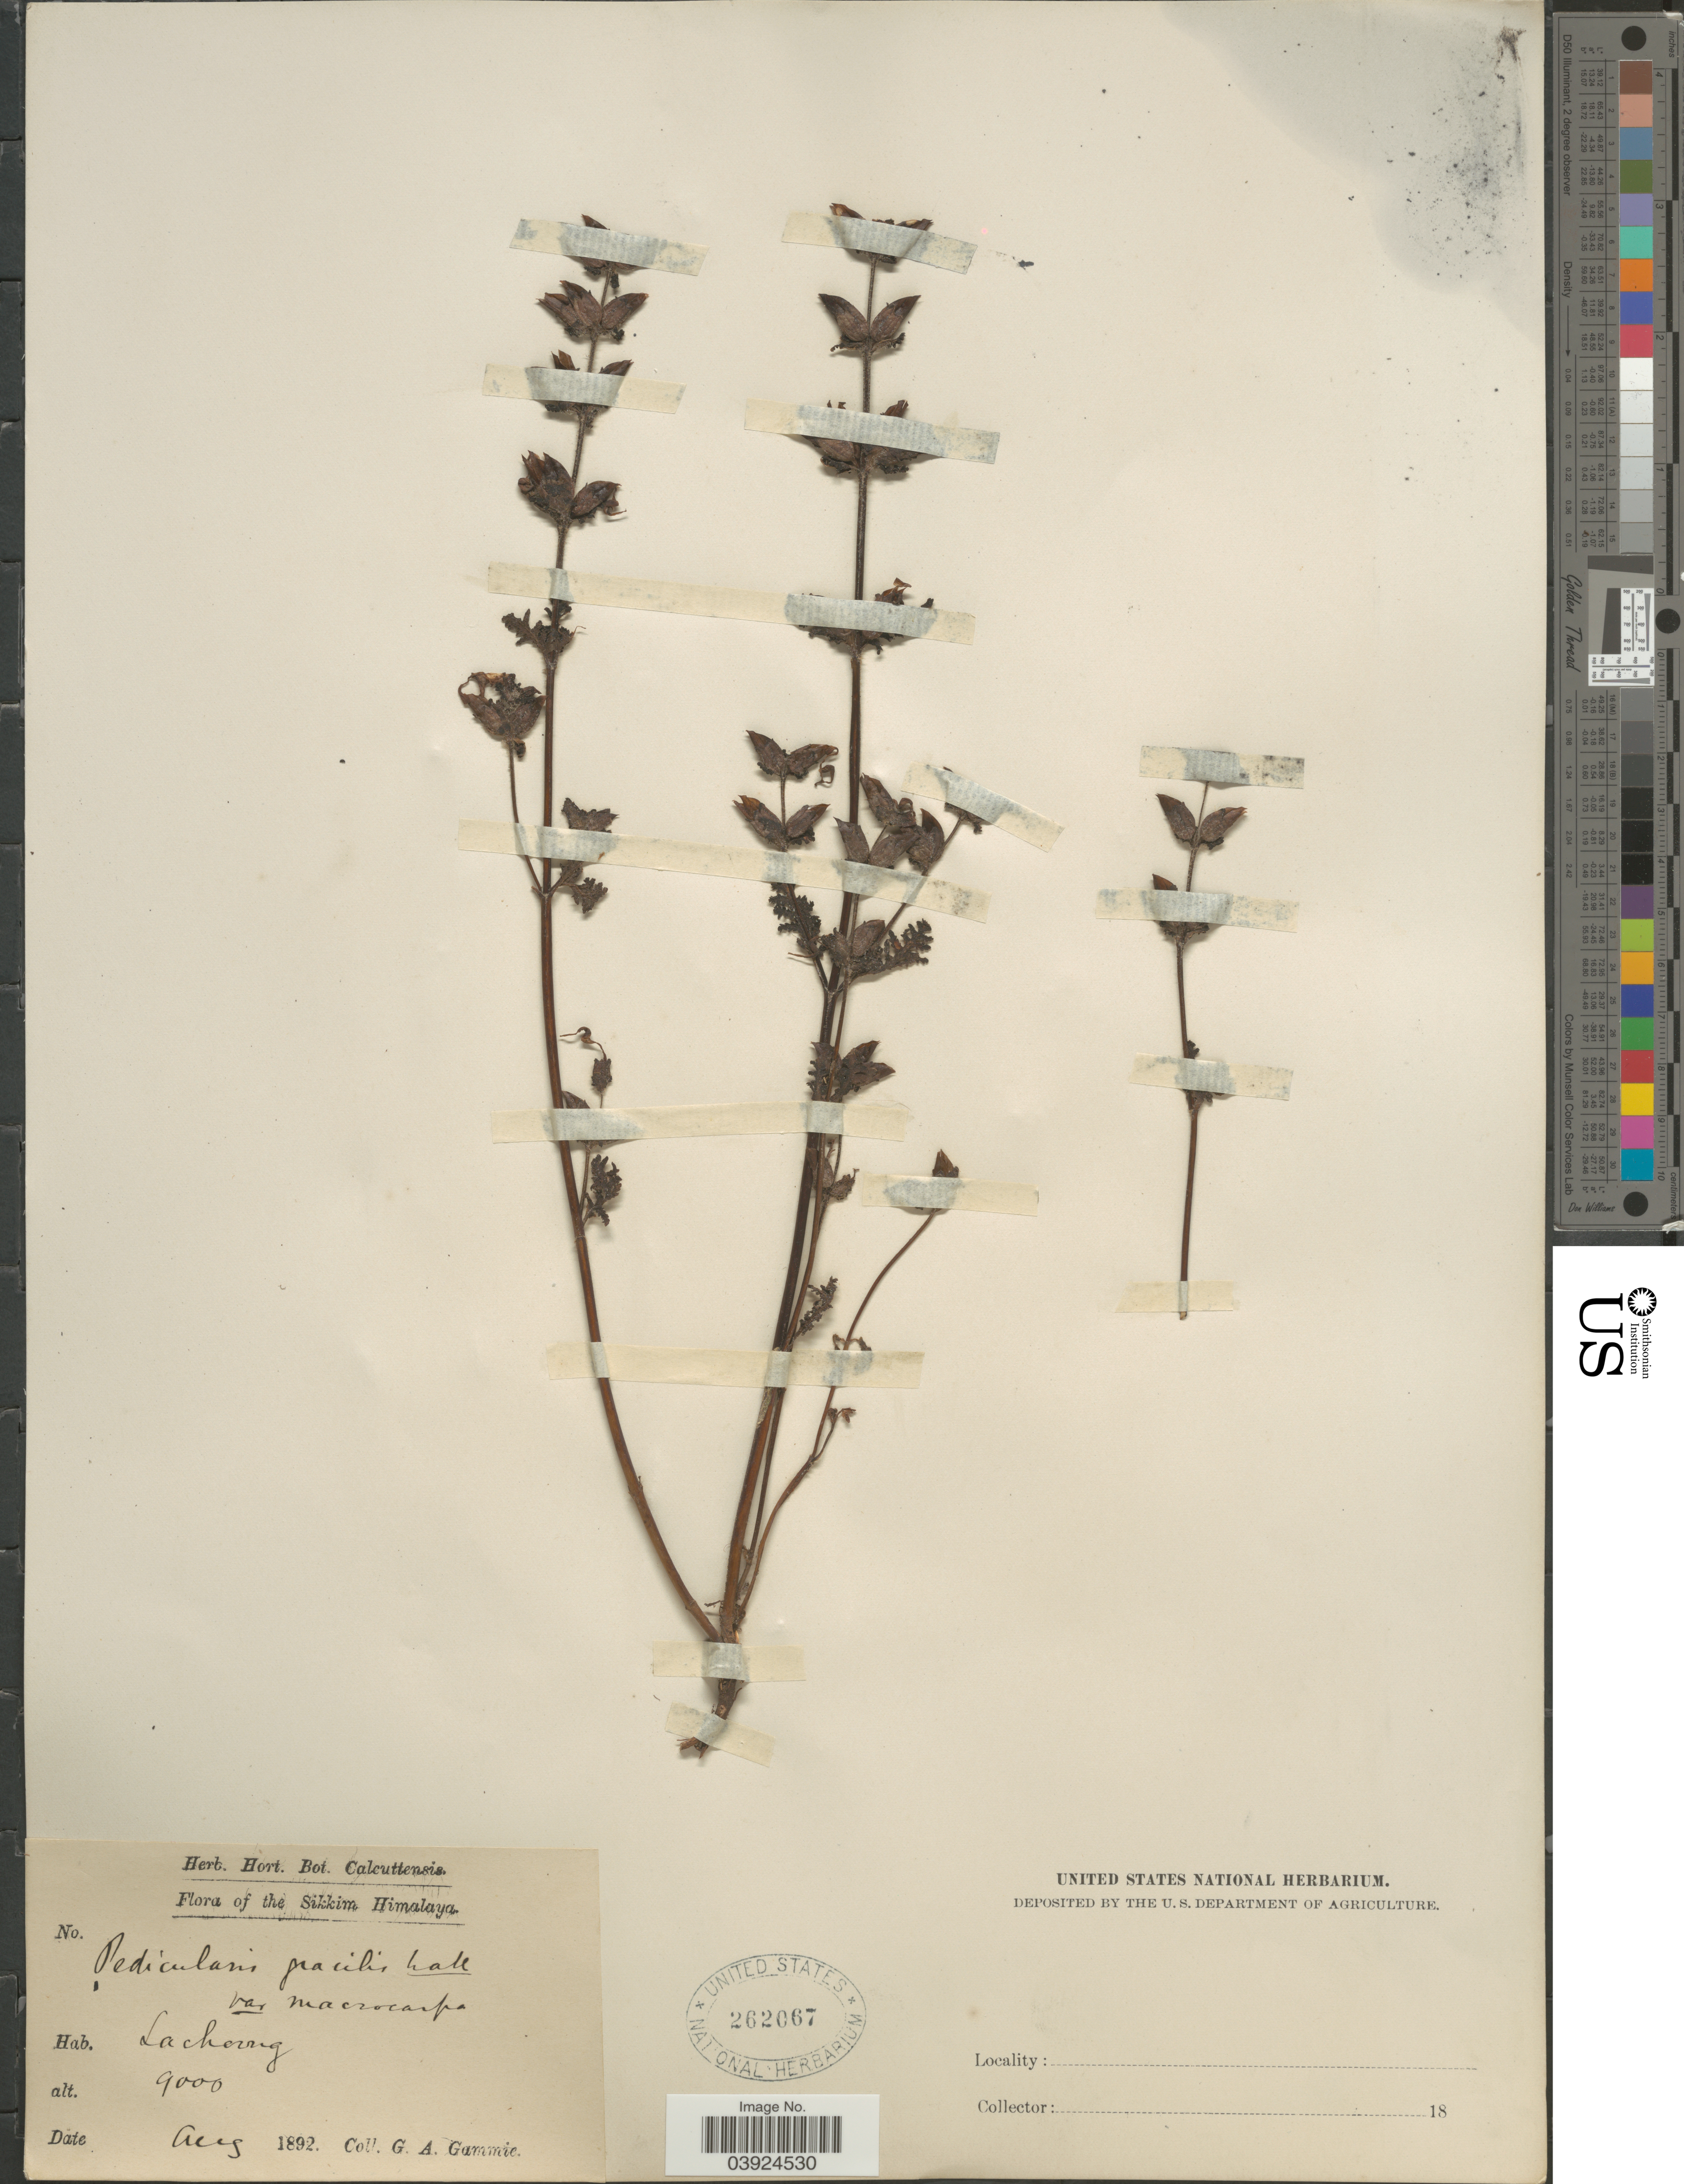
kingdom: Plantae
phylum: Tracheophyta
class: Magnoliopsida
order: Lamiales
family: Orobanchaceae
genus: Pedicularis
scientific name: Pedicularis gracilis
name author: Wall. ex Benth.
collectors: G. Gammie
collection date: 1892-08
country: India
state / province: Sikkim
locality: The Sikkim Himalaya. Lachoong.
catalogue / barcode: US 262067